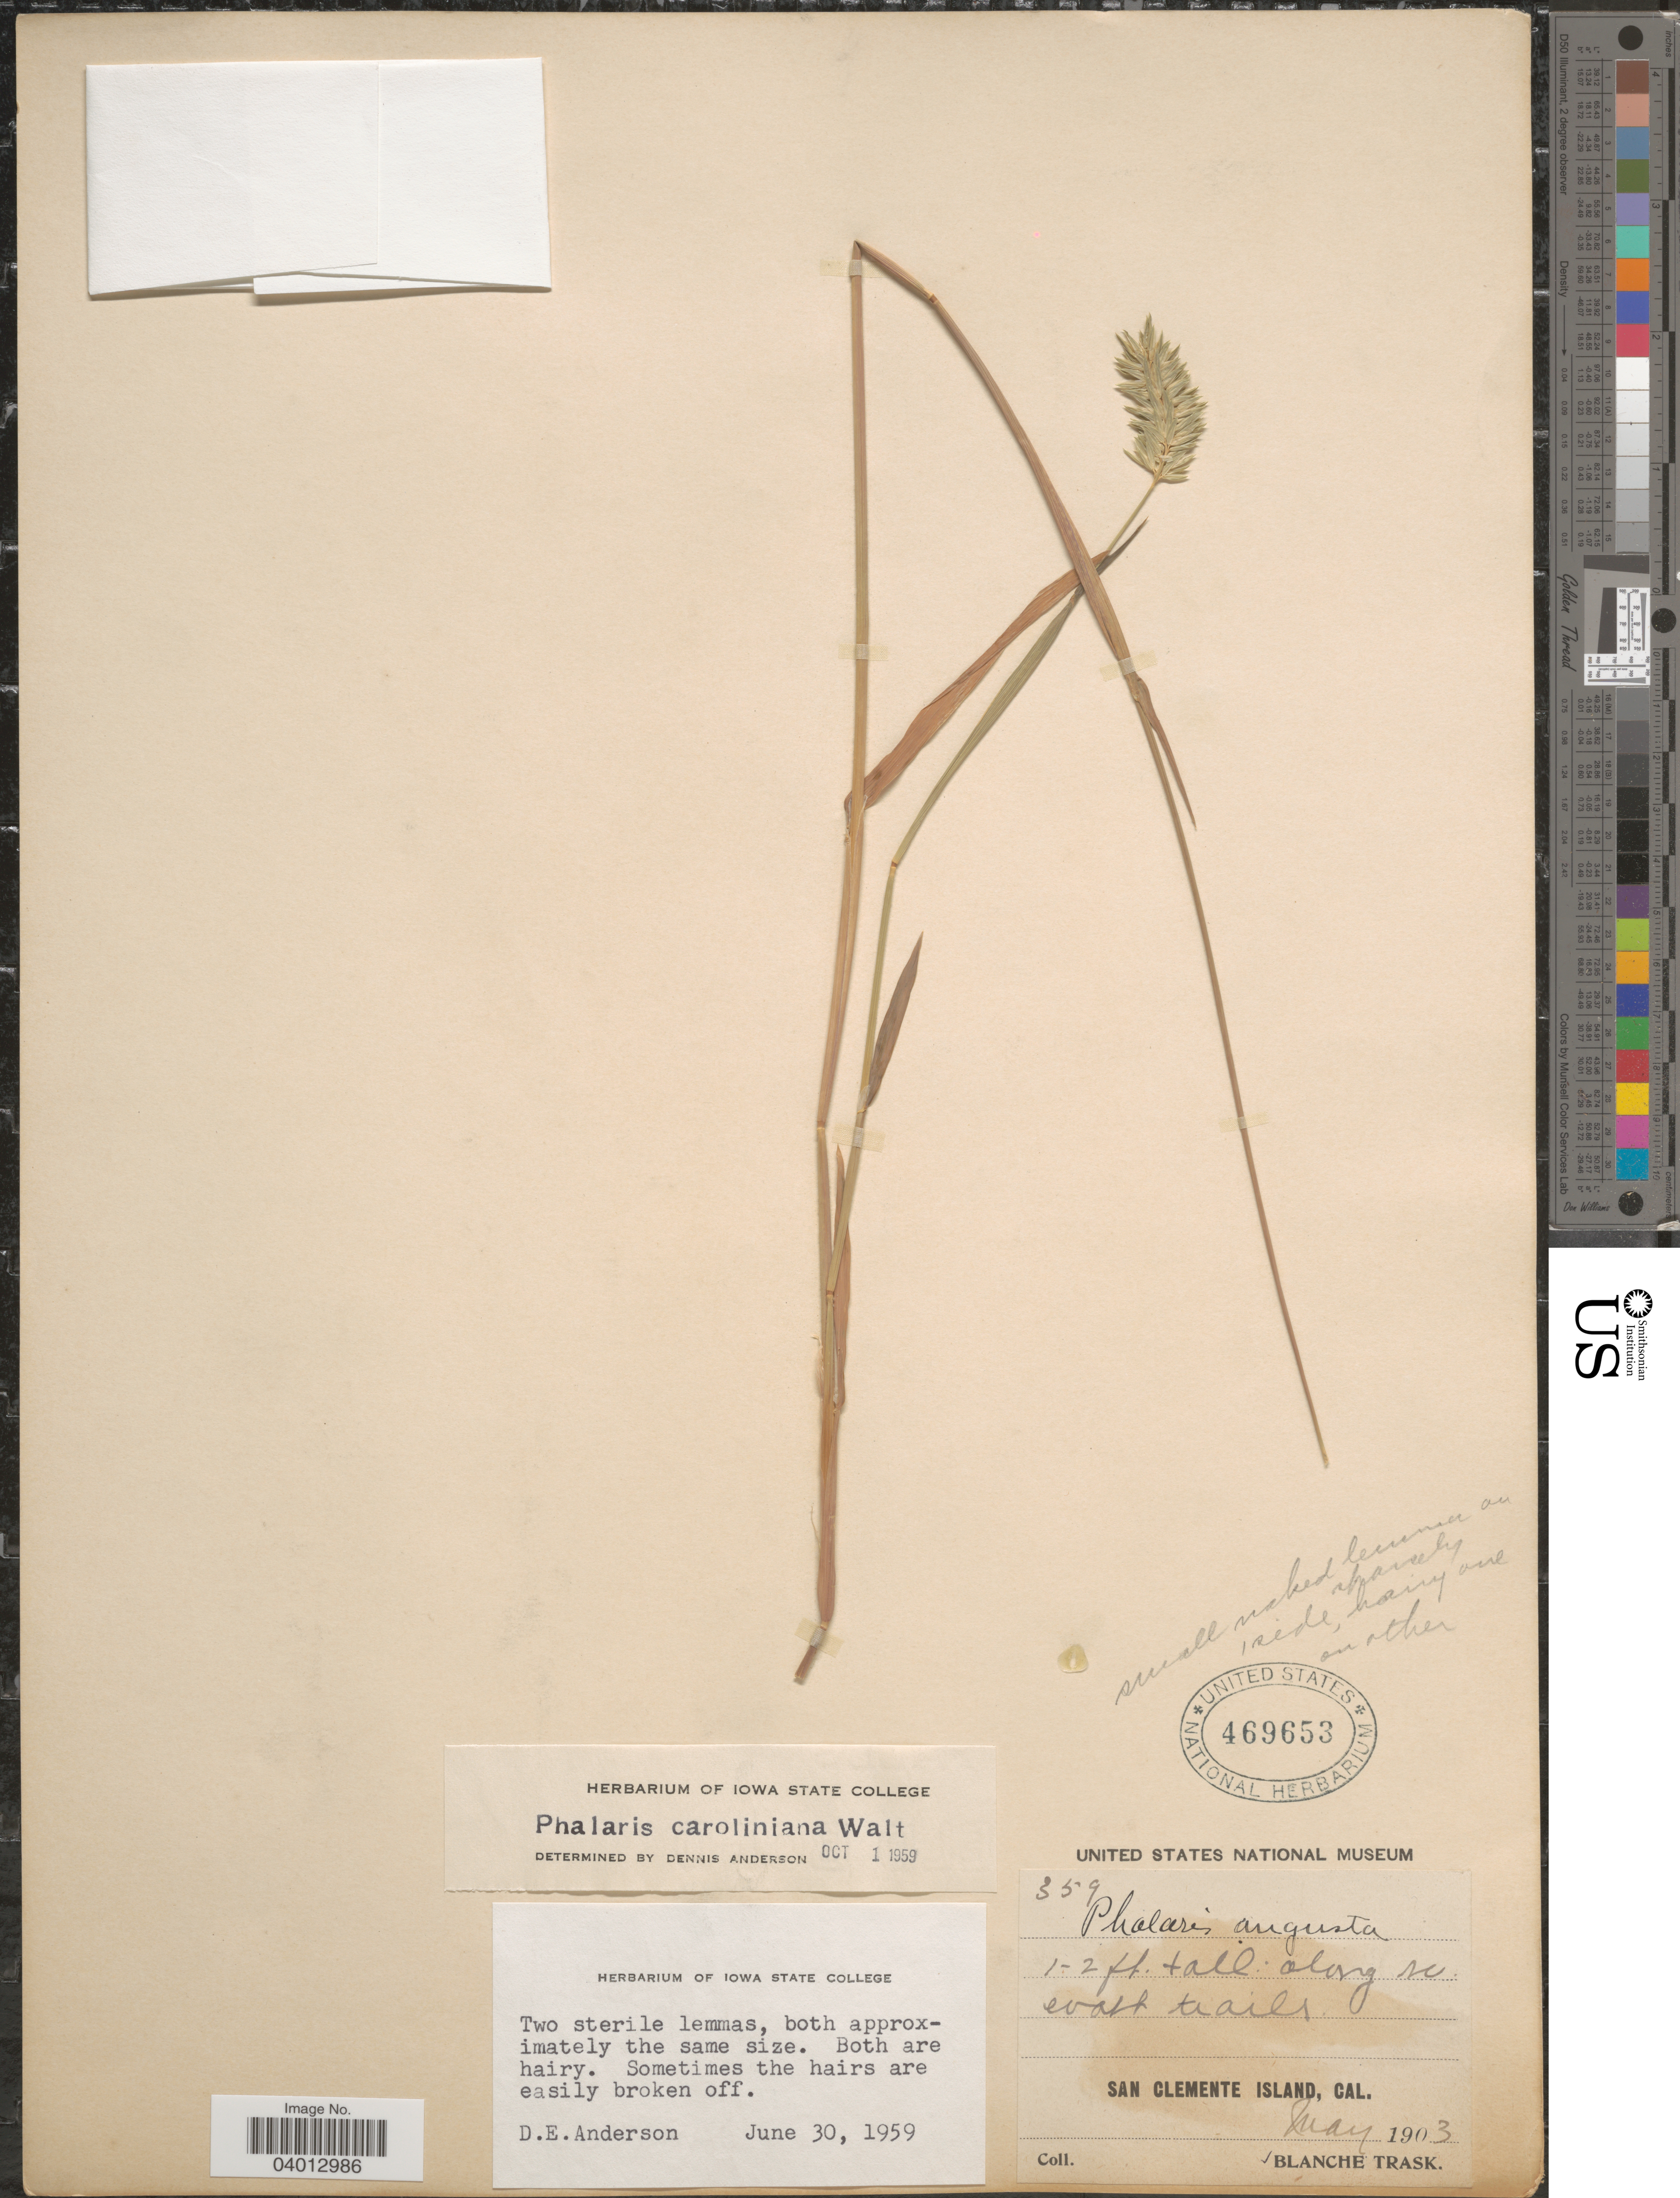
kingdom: Plantae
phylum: Tracheophyta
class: Liliopsida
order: Poales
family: Poaceae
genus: Phalaris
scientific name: Phalaris caroliniana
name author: Walter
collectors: B. Trask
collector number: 359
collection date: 1903-05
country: United States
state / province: California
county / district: Los Angeles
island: San Clemente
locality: San Clemente Island.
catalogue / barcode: US 469653